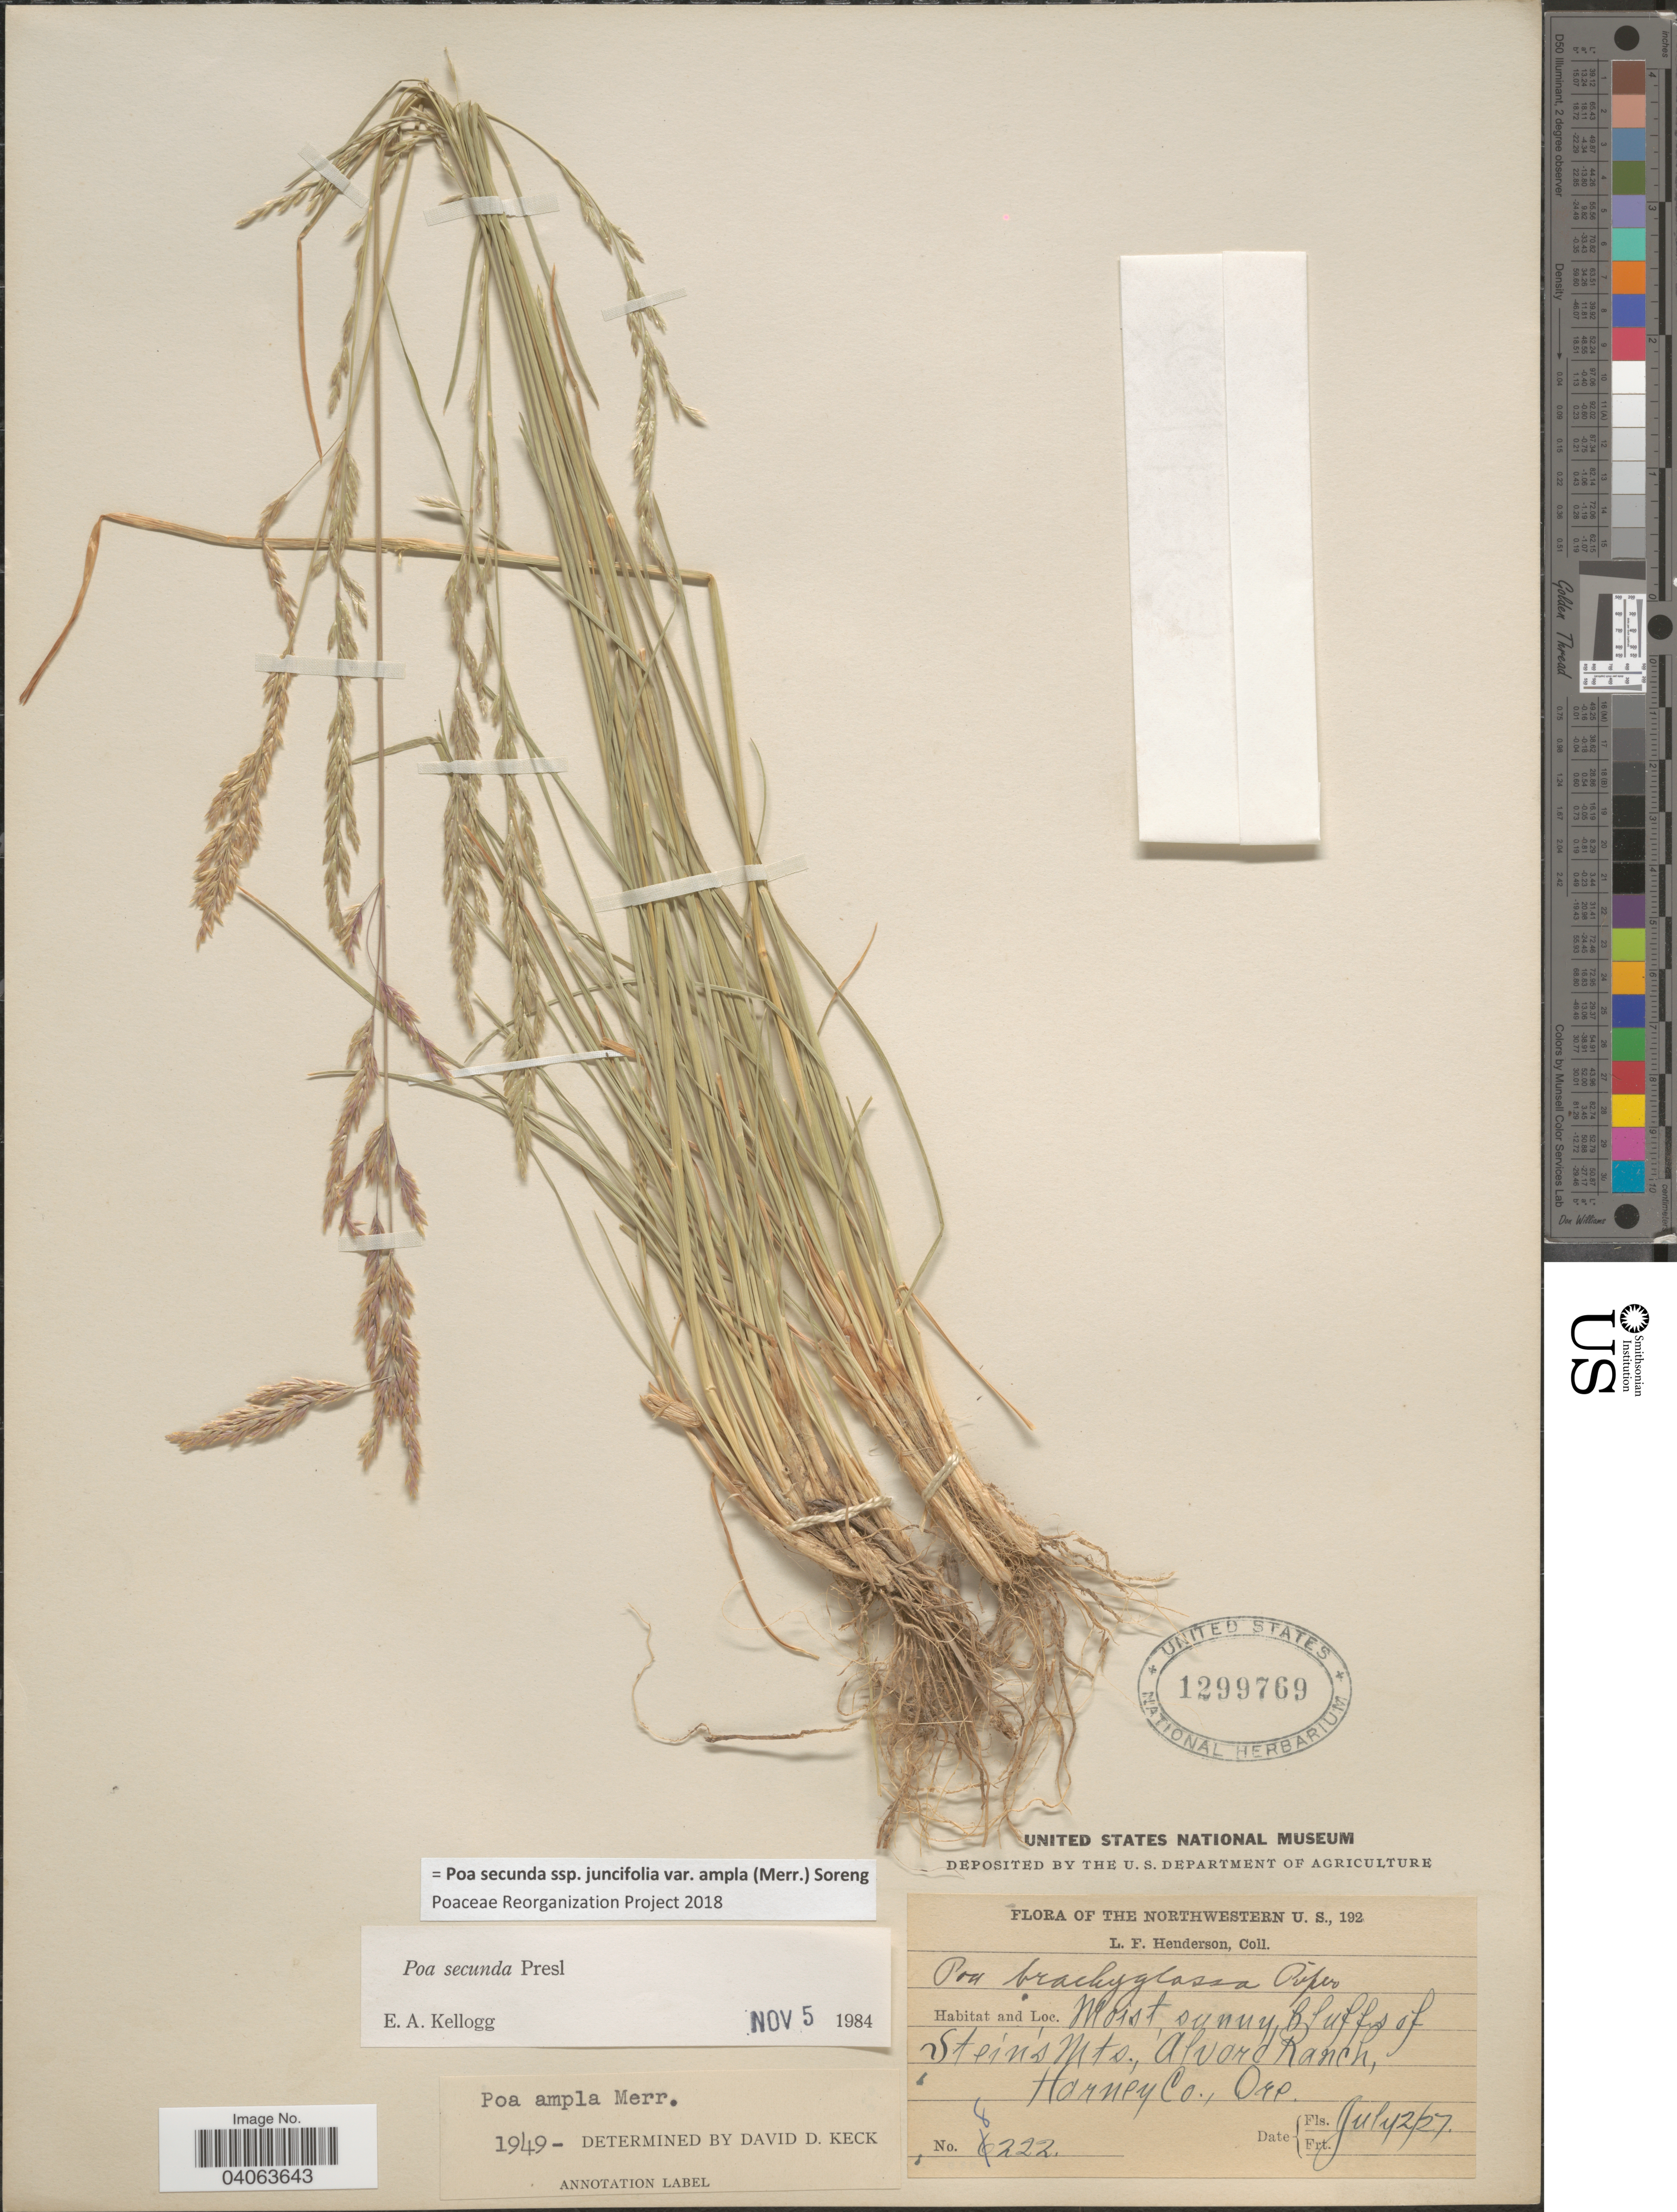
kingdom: Plantae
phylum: Tracheophyta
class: Liliopsida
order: Poales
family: Poaceae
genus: Poa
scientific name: Poa secunda subsp. juncifolia var. ampla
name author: (Merr.) Soreng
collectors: L. Henderson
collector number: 8222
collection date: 1927-07-02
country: United States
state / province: Oregon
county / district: Harney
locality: Northwestern U. S. Bluffs of Stein's Mts, Alvard Ranch, Harney Co.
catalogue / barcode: US 1299769